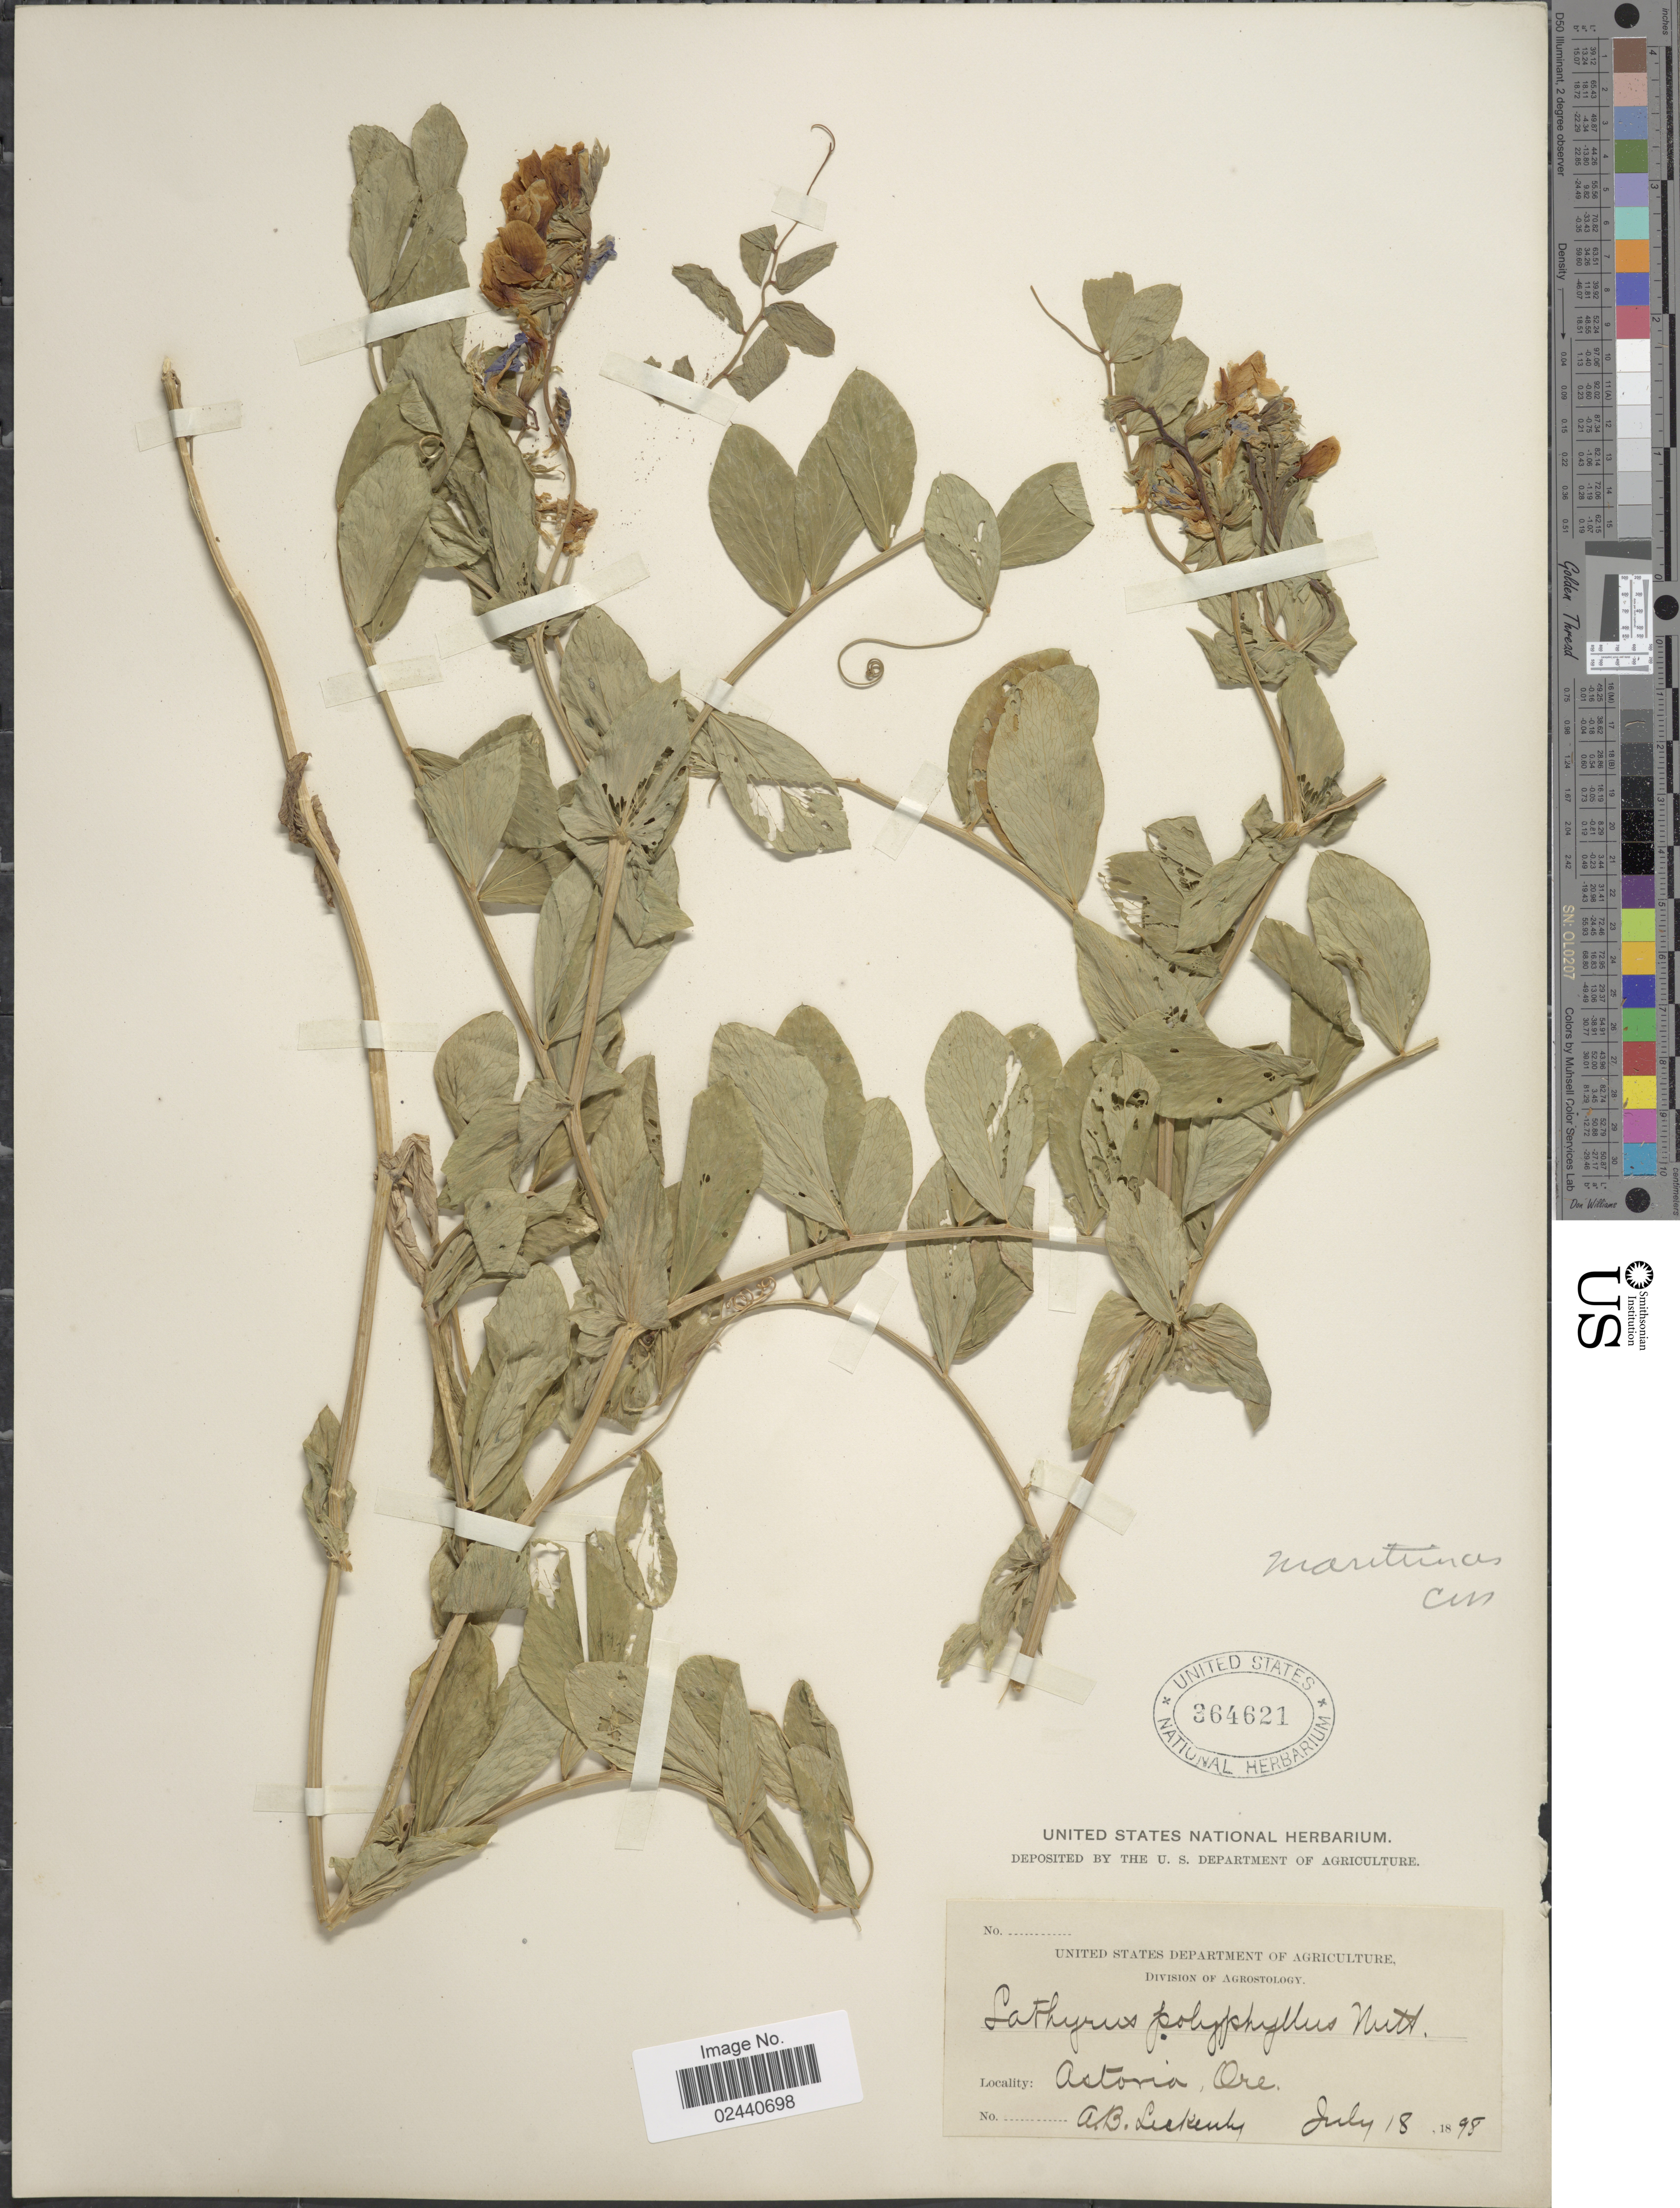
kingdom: Plantae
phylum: Tracheophyta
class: Magnoliopsida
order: Fabales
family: Fabaceae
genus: Lathyrus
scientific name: Lathyrus japonicus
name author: Willd.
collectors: A. Leckenby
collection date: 1898-07-18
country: United States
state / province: Oregon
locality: Astoria, Ore.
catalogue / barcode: US 364621